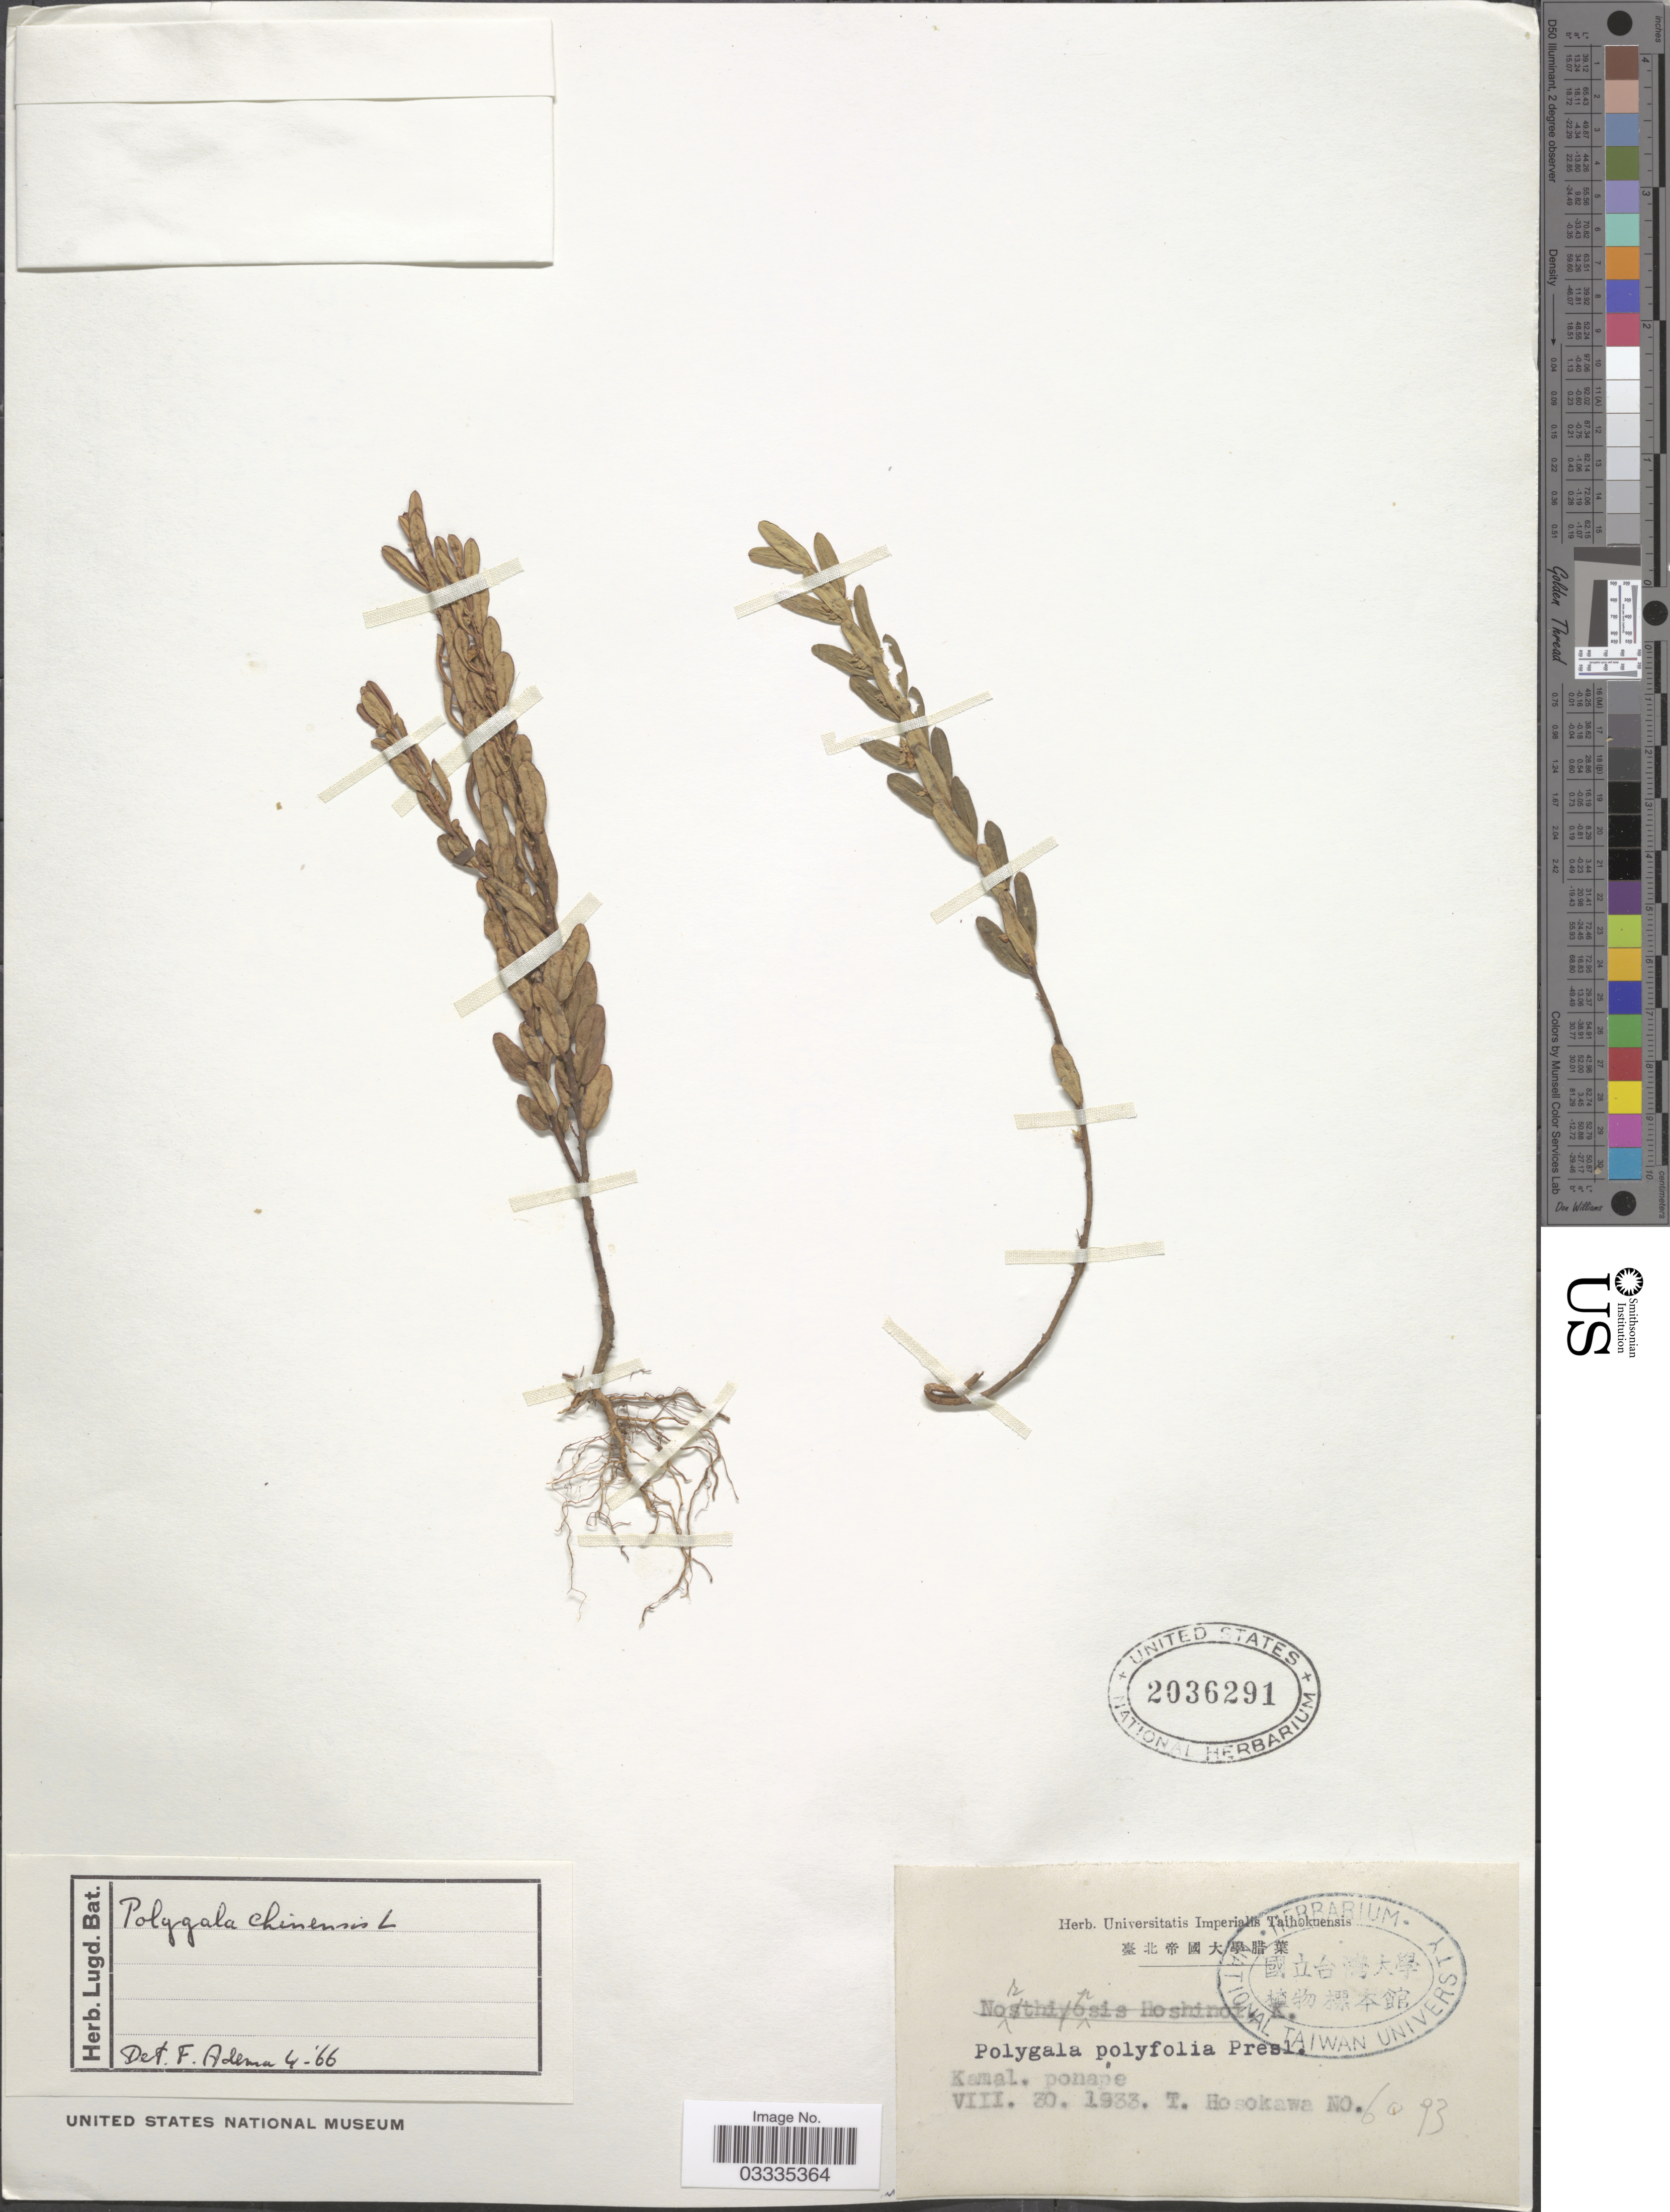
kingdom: Plantae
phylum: Tracheophyta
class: Magnoliopsida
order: Fabales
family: Polygalaceae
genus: Polygala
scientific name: Polygala chinensis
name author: L.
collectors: T. Hosokawa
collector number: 6093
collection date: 1933-08-30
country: Micronesia, Federated States of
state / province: Pohnpei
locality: Kamal. Ponape.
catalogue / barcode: US 2036291